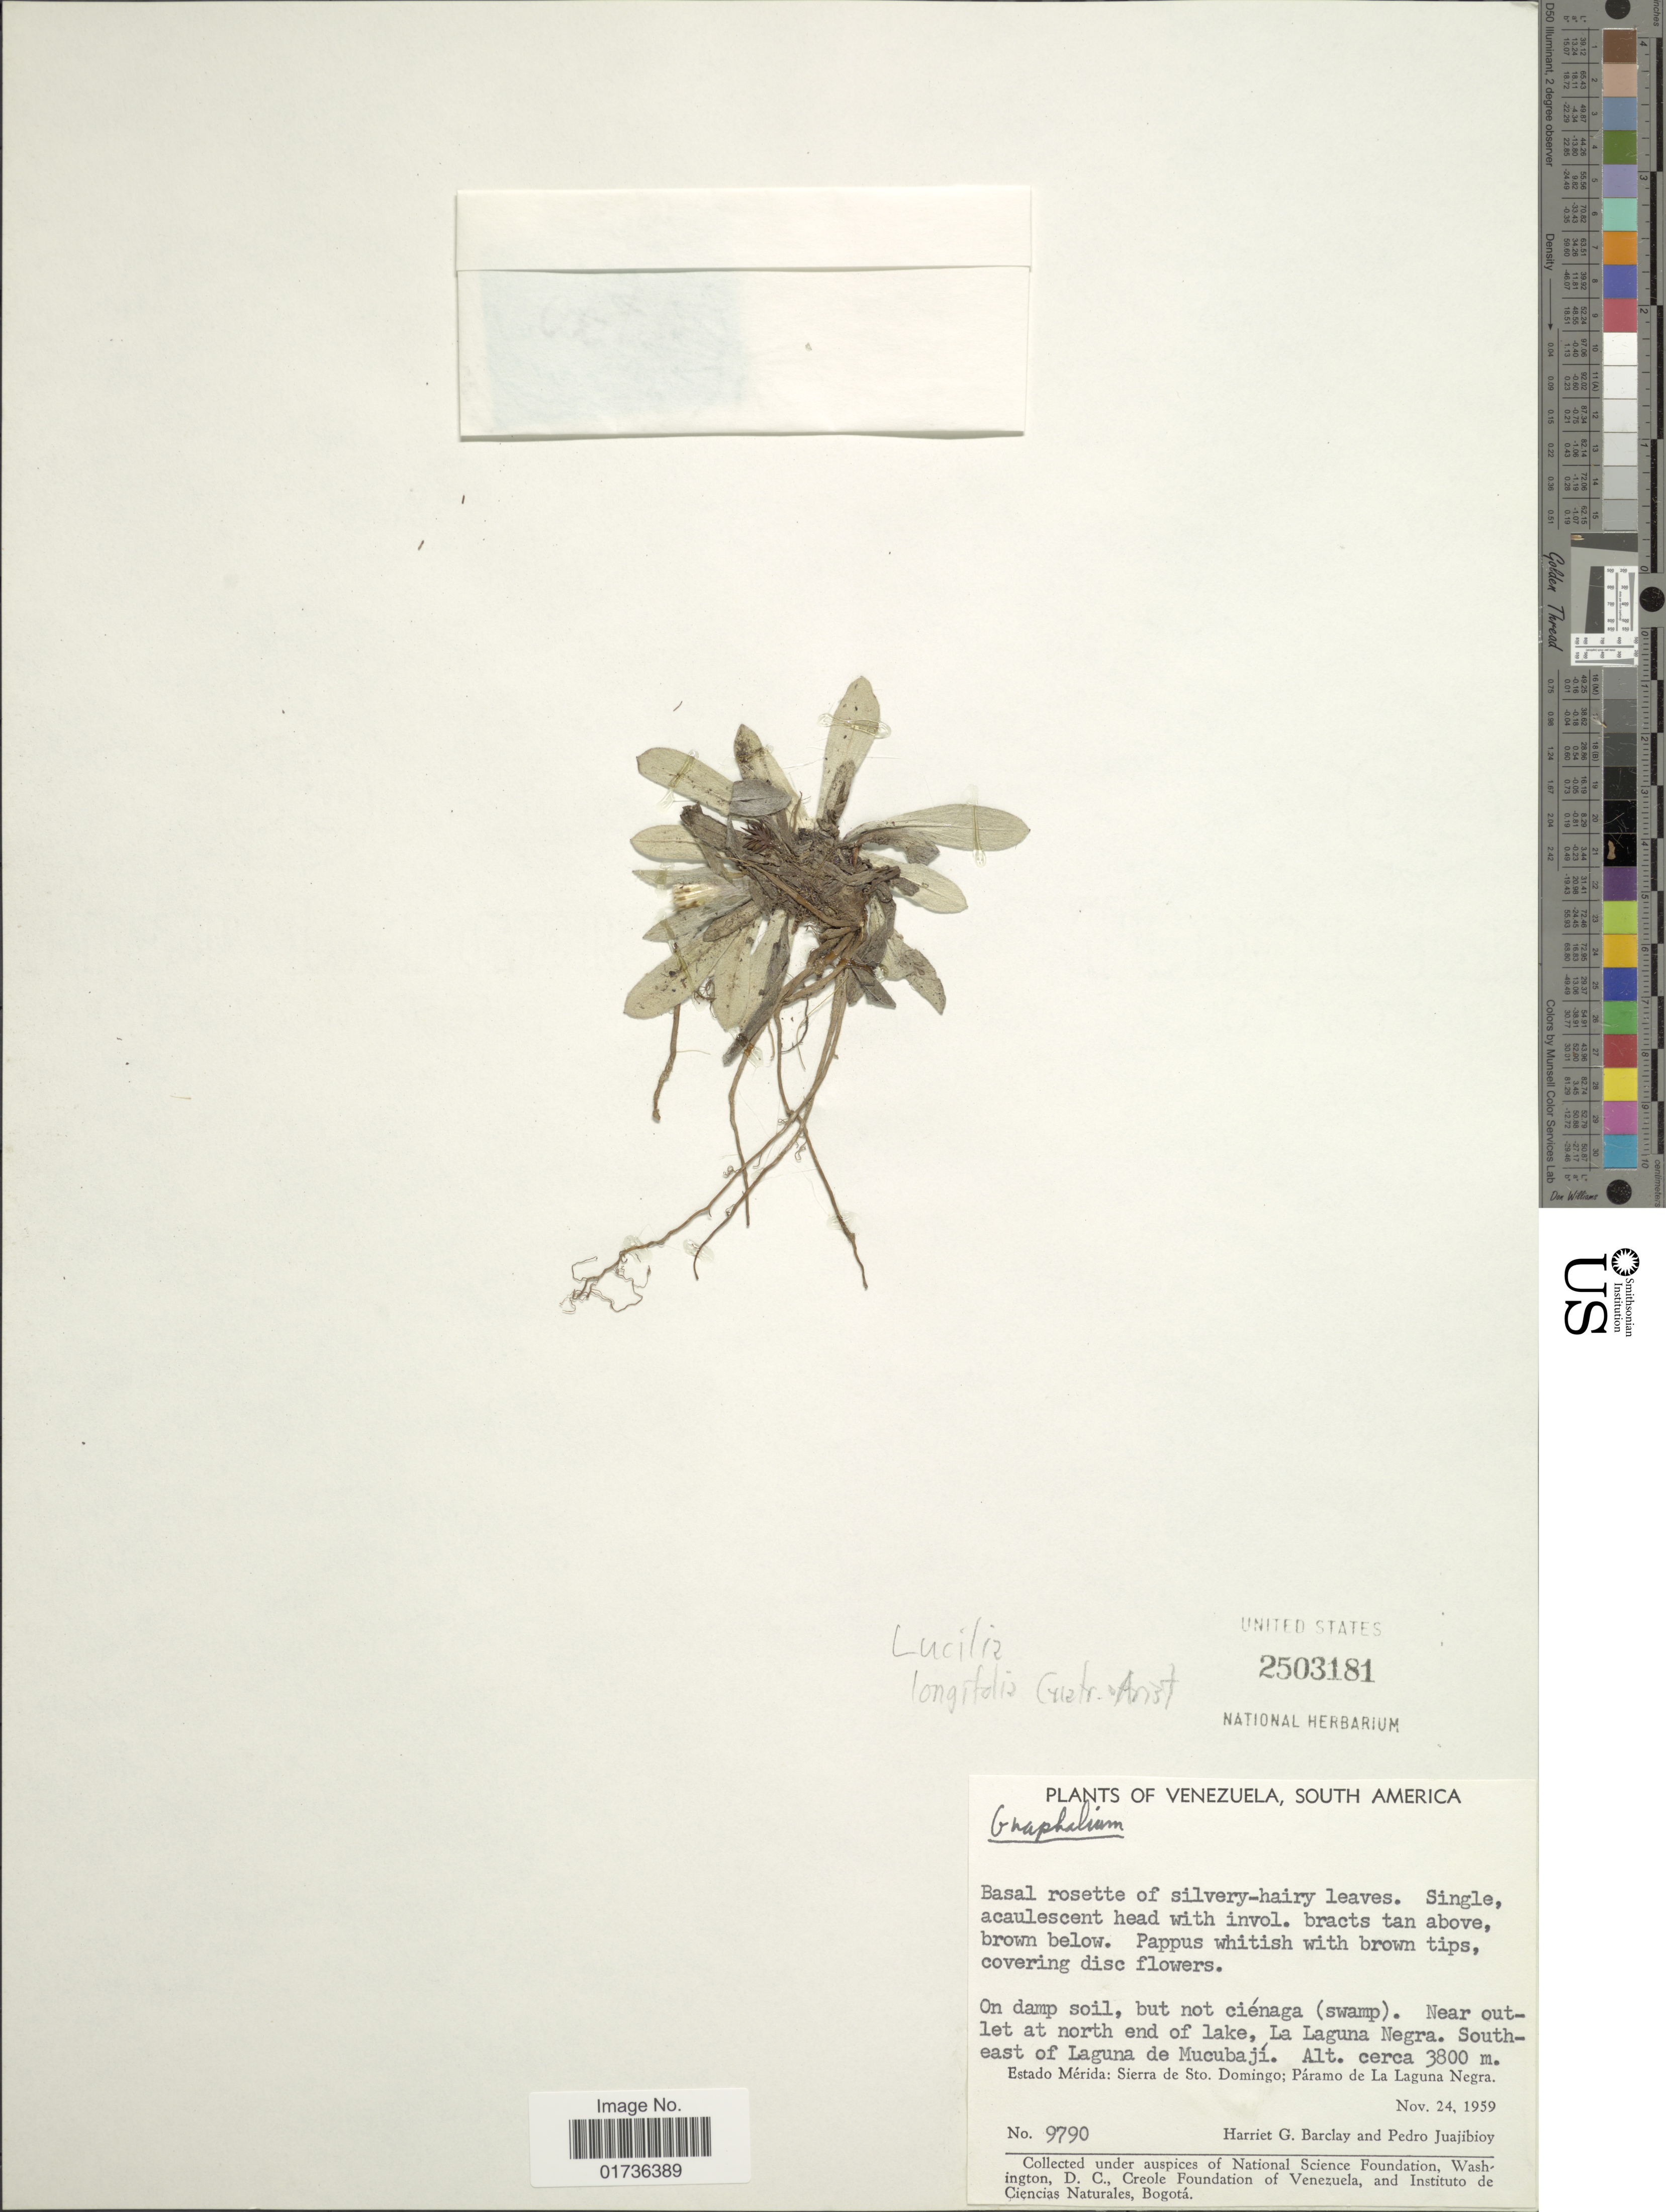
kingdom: Plantae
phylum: Tracheophyta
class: Magnoliopsida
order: Asterales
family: Asteraceae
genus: Belloa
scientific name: Belloa longifolia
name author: (Cuatrec. & Aristeg.) Sagást. & M.O. Dillon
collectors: H. G. Barclay & P. Juajibioy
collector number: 9790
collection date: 1959-11-24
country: Venezuela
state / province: Mérida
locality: Near outlet at north end of lake, La Laguna Negra. South east aof Laguna de Mucubají, Sierra de Sto. Domimgo; Páramo de La Laguna Negra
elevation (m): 3800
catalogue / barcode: US 2503181